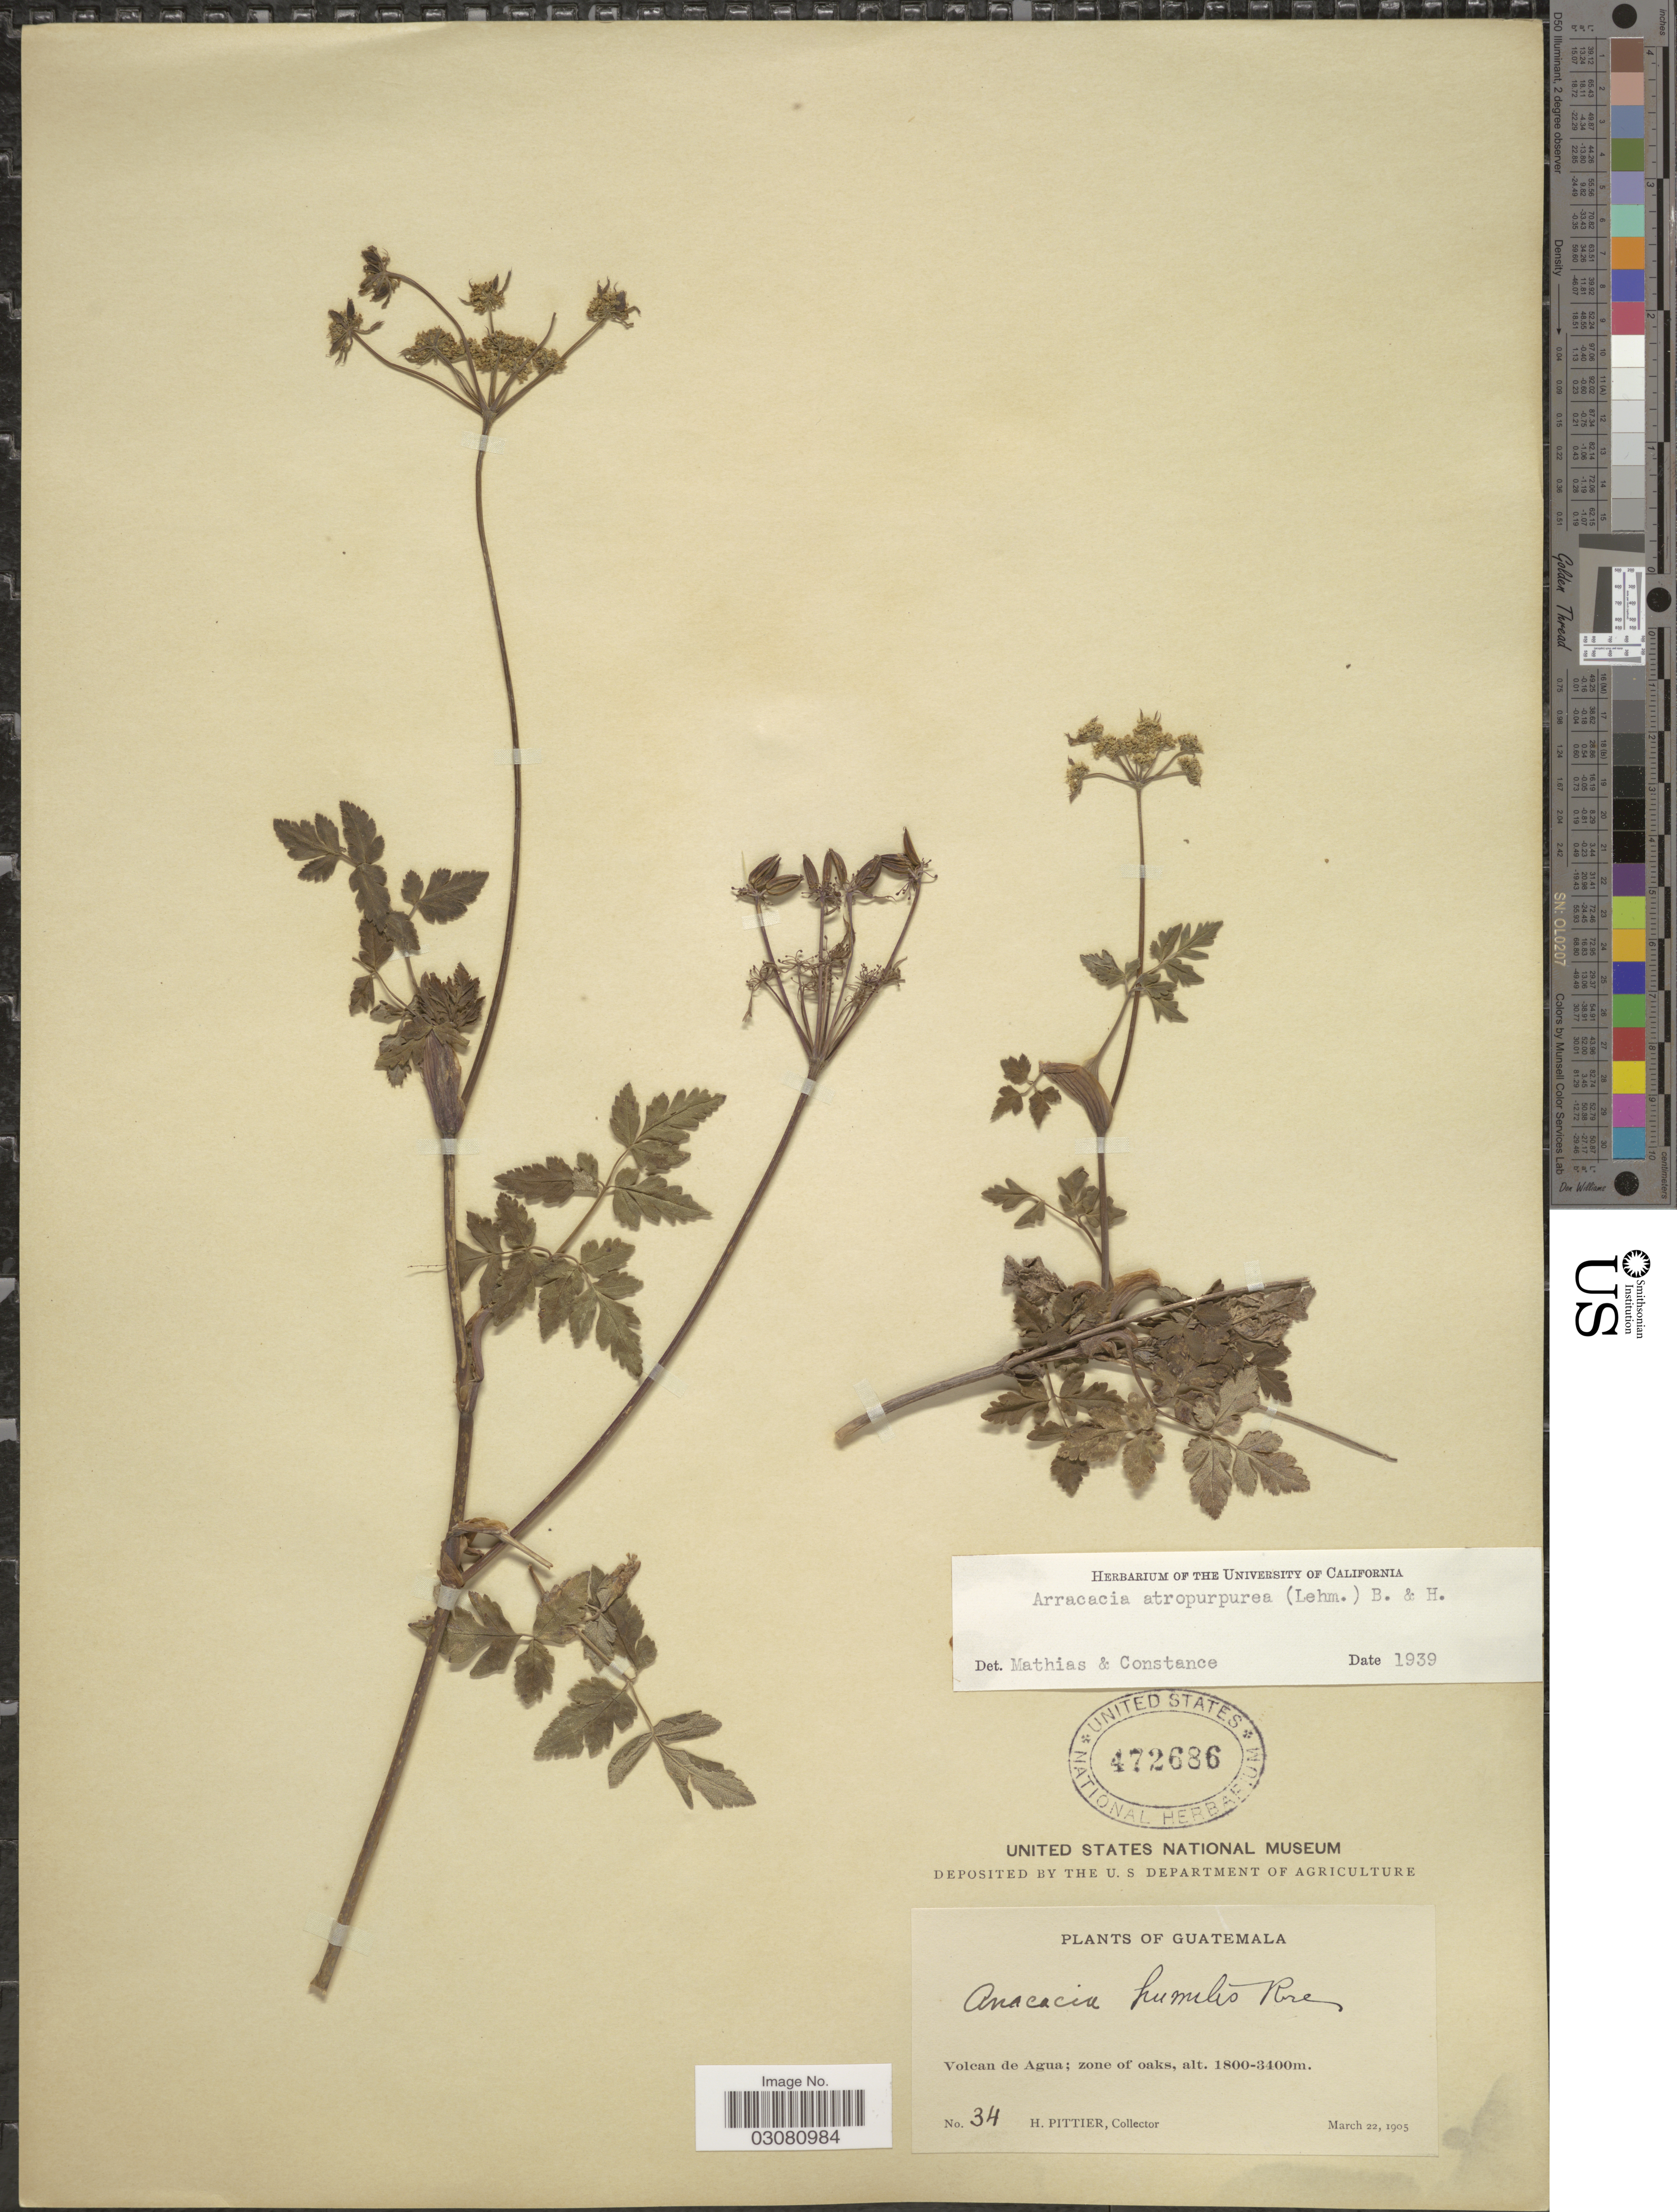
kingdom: Plantae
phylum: Tracheophyta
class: Magnoliopsida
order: Apiales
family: Apiaceae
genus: Arracacia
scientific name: Arracacia atropurpurea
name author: (Lehm.) Benth. & Hook. f. ex Hemsl.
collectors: H. F. Pittier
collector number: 34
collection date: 1905-03-22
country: Guatemala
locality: Volcan de Agua; zone of oaks.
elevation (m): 1800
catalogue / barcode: US 472686